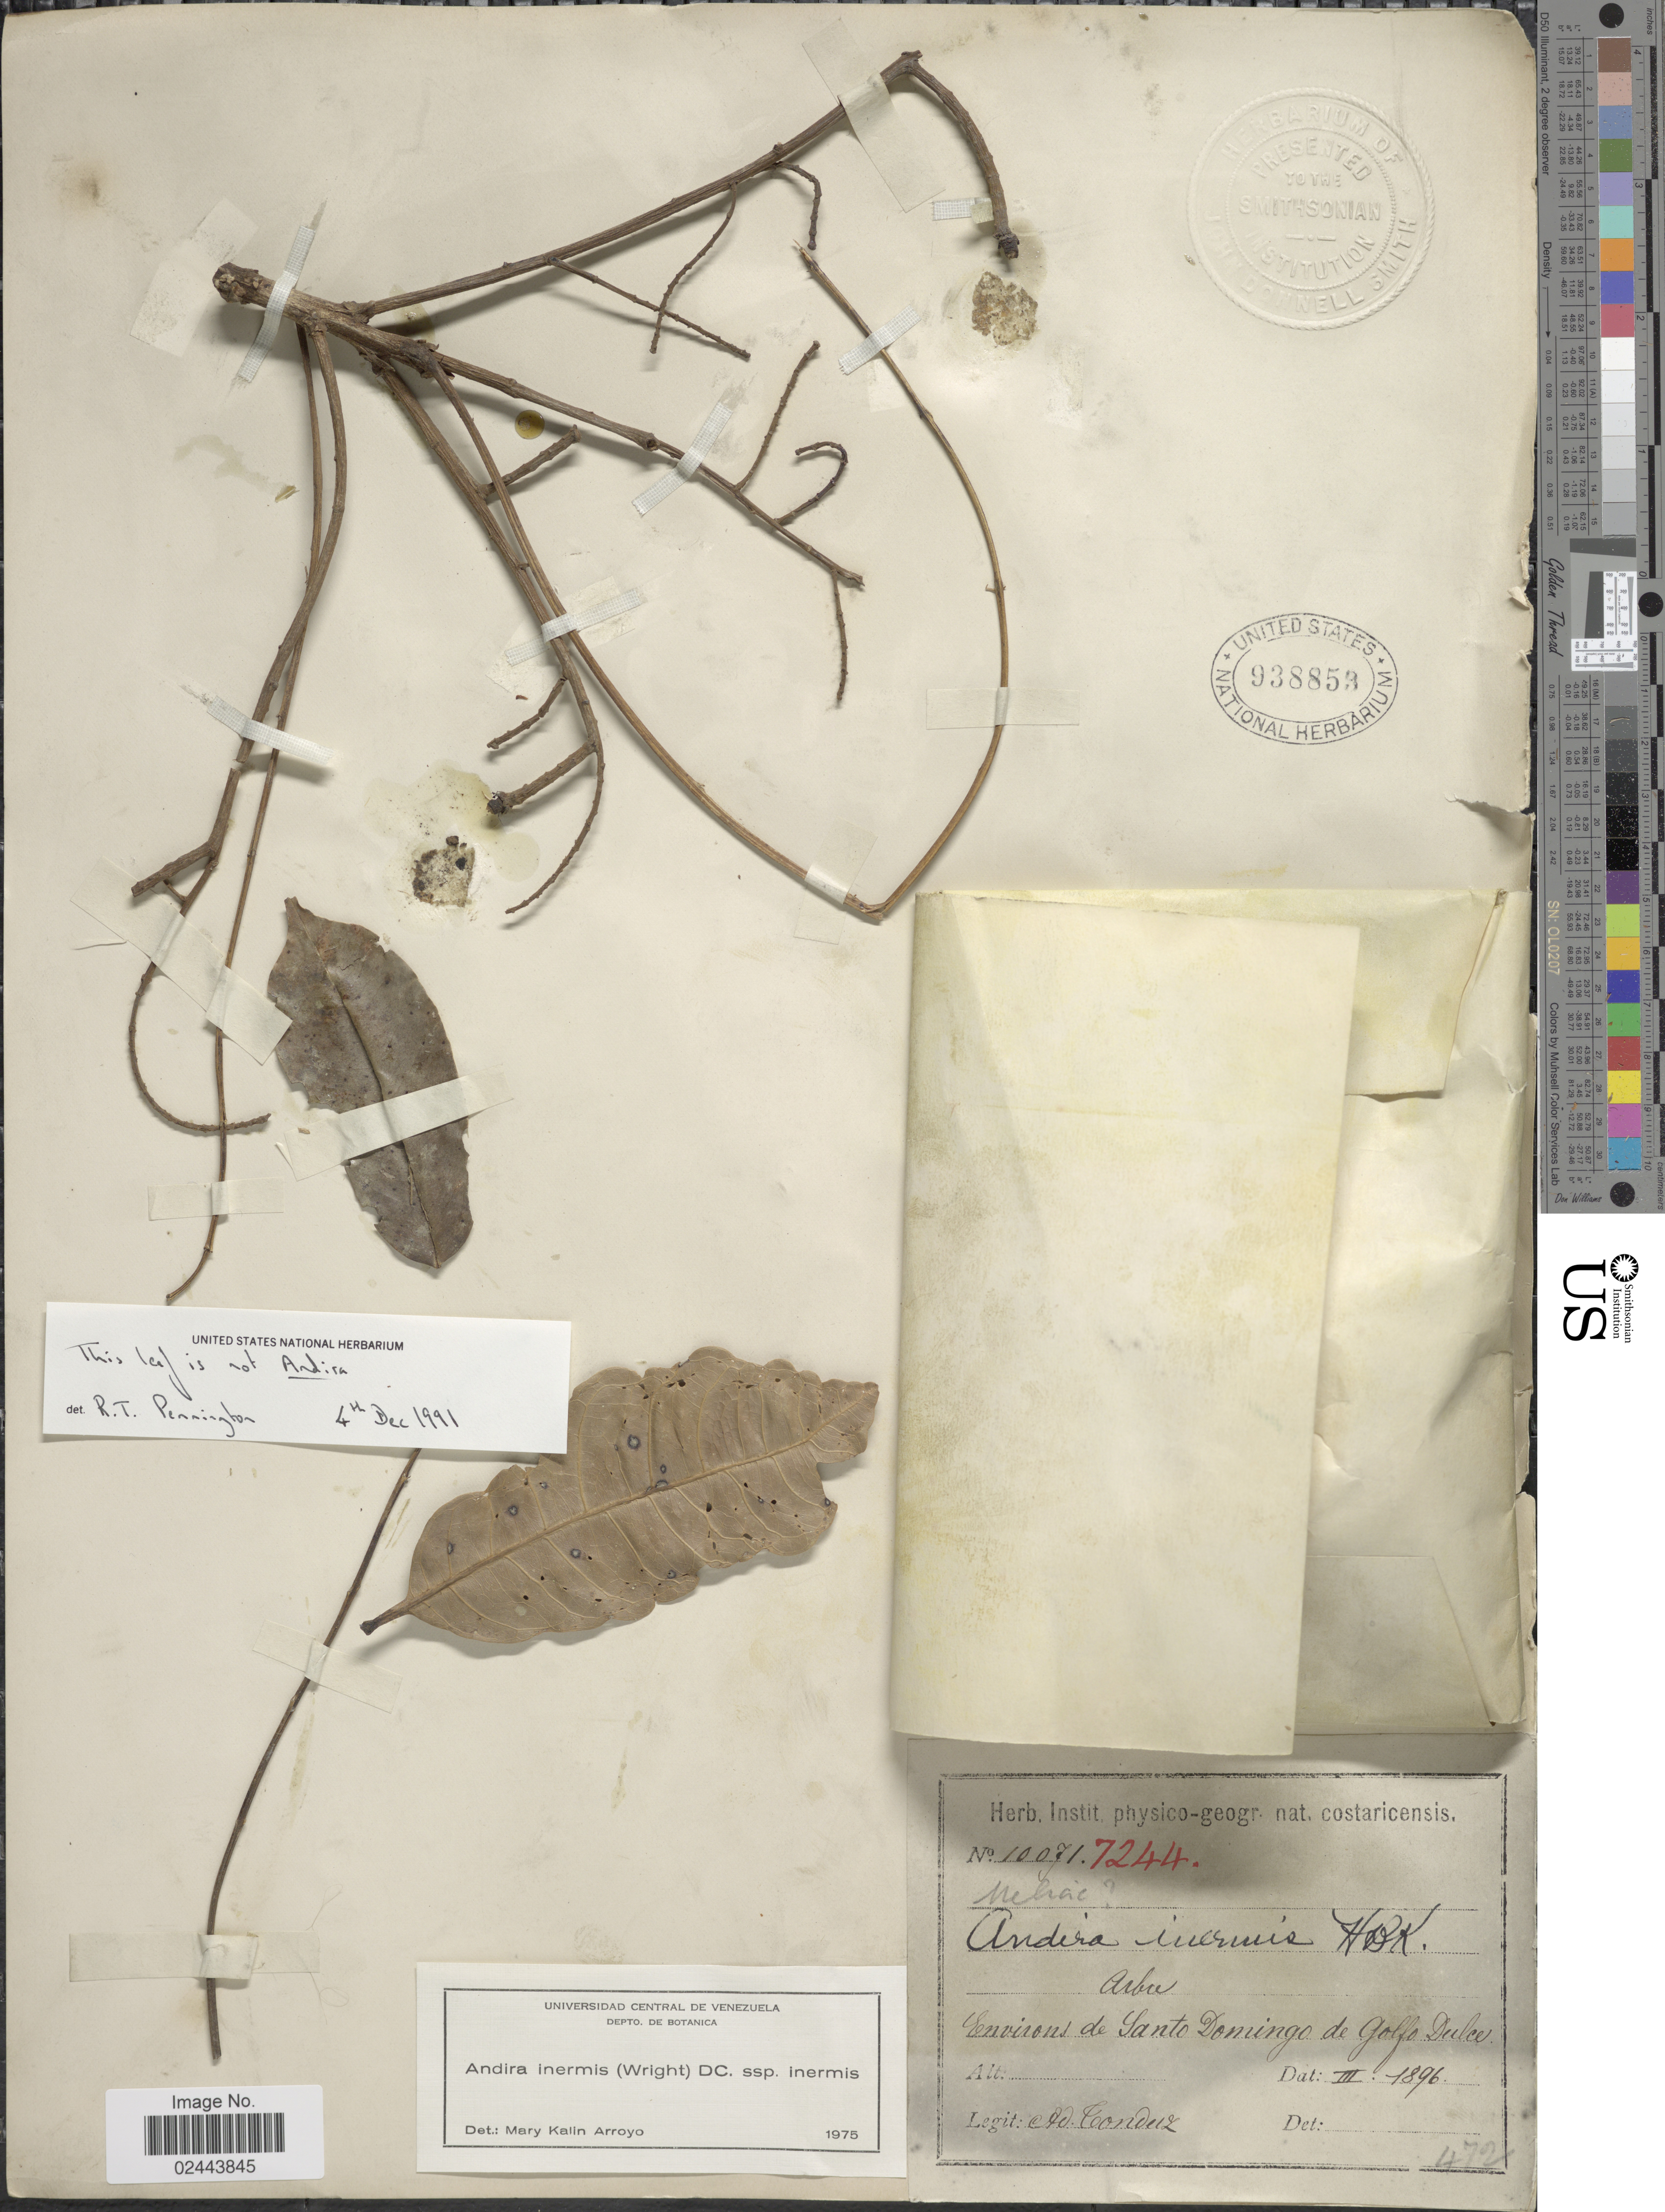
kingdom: Plantae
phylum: Tracheophyta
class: Magnoliopsida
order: Fabales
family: Fabaceae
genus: Andira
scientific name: Andira inermis subsp. inermis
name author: (W. Wright) Kunth ex DC.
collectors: A. Tonduz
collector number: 10071.7244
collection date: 1896-03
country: Costa Rica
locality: Environs de Santo Domingo de Golfo Dulce.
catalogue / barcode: US 938853